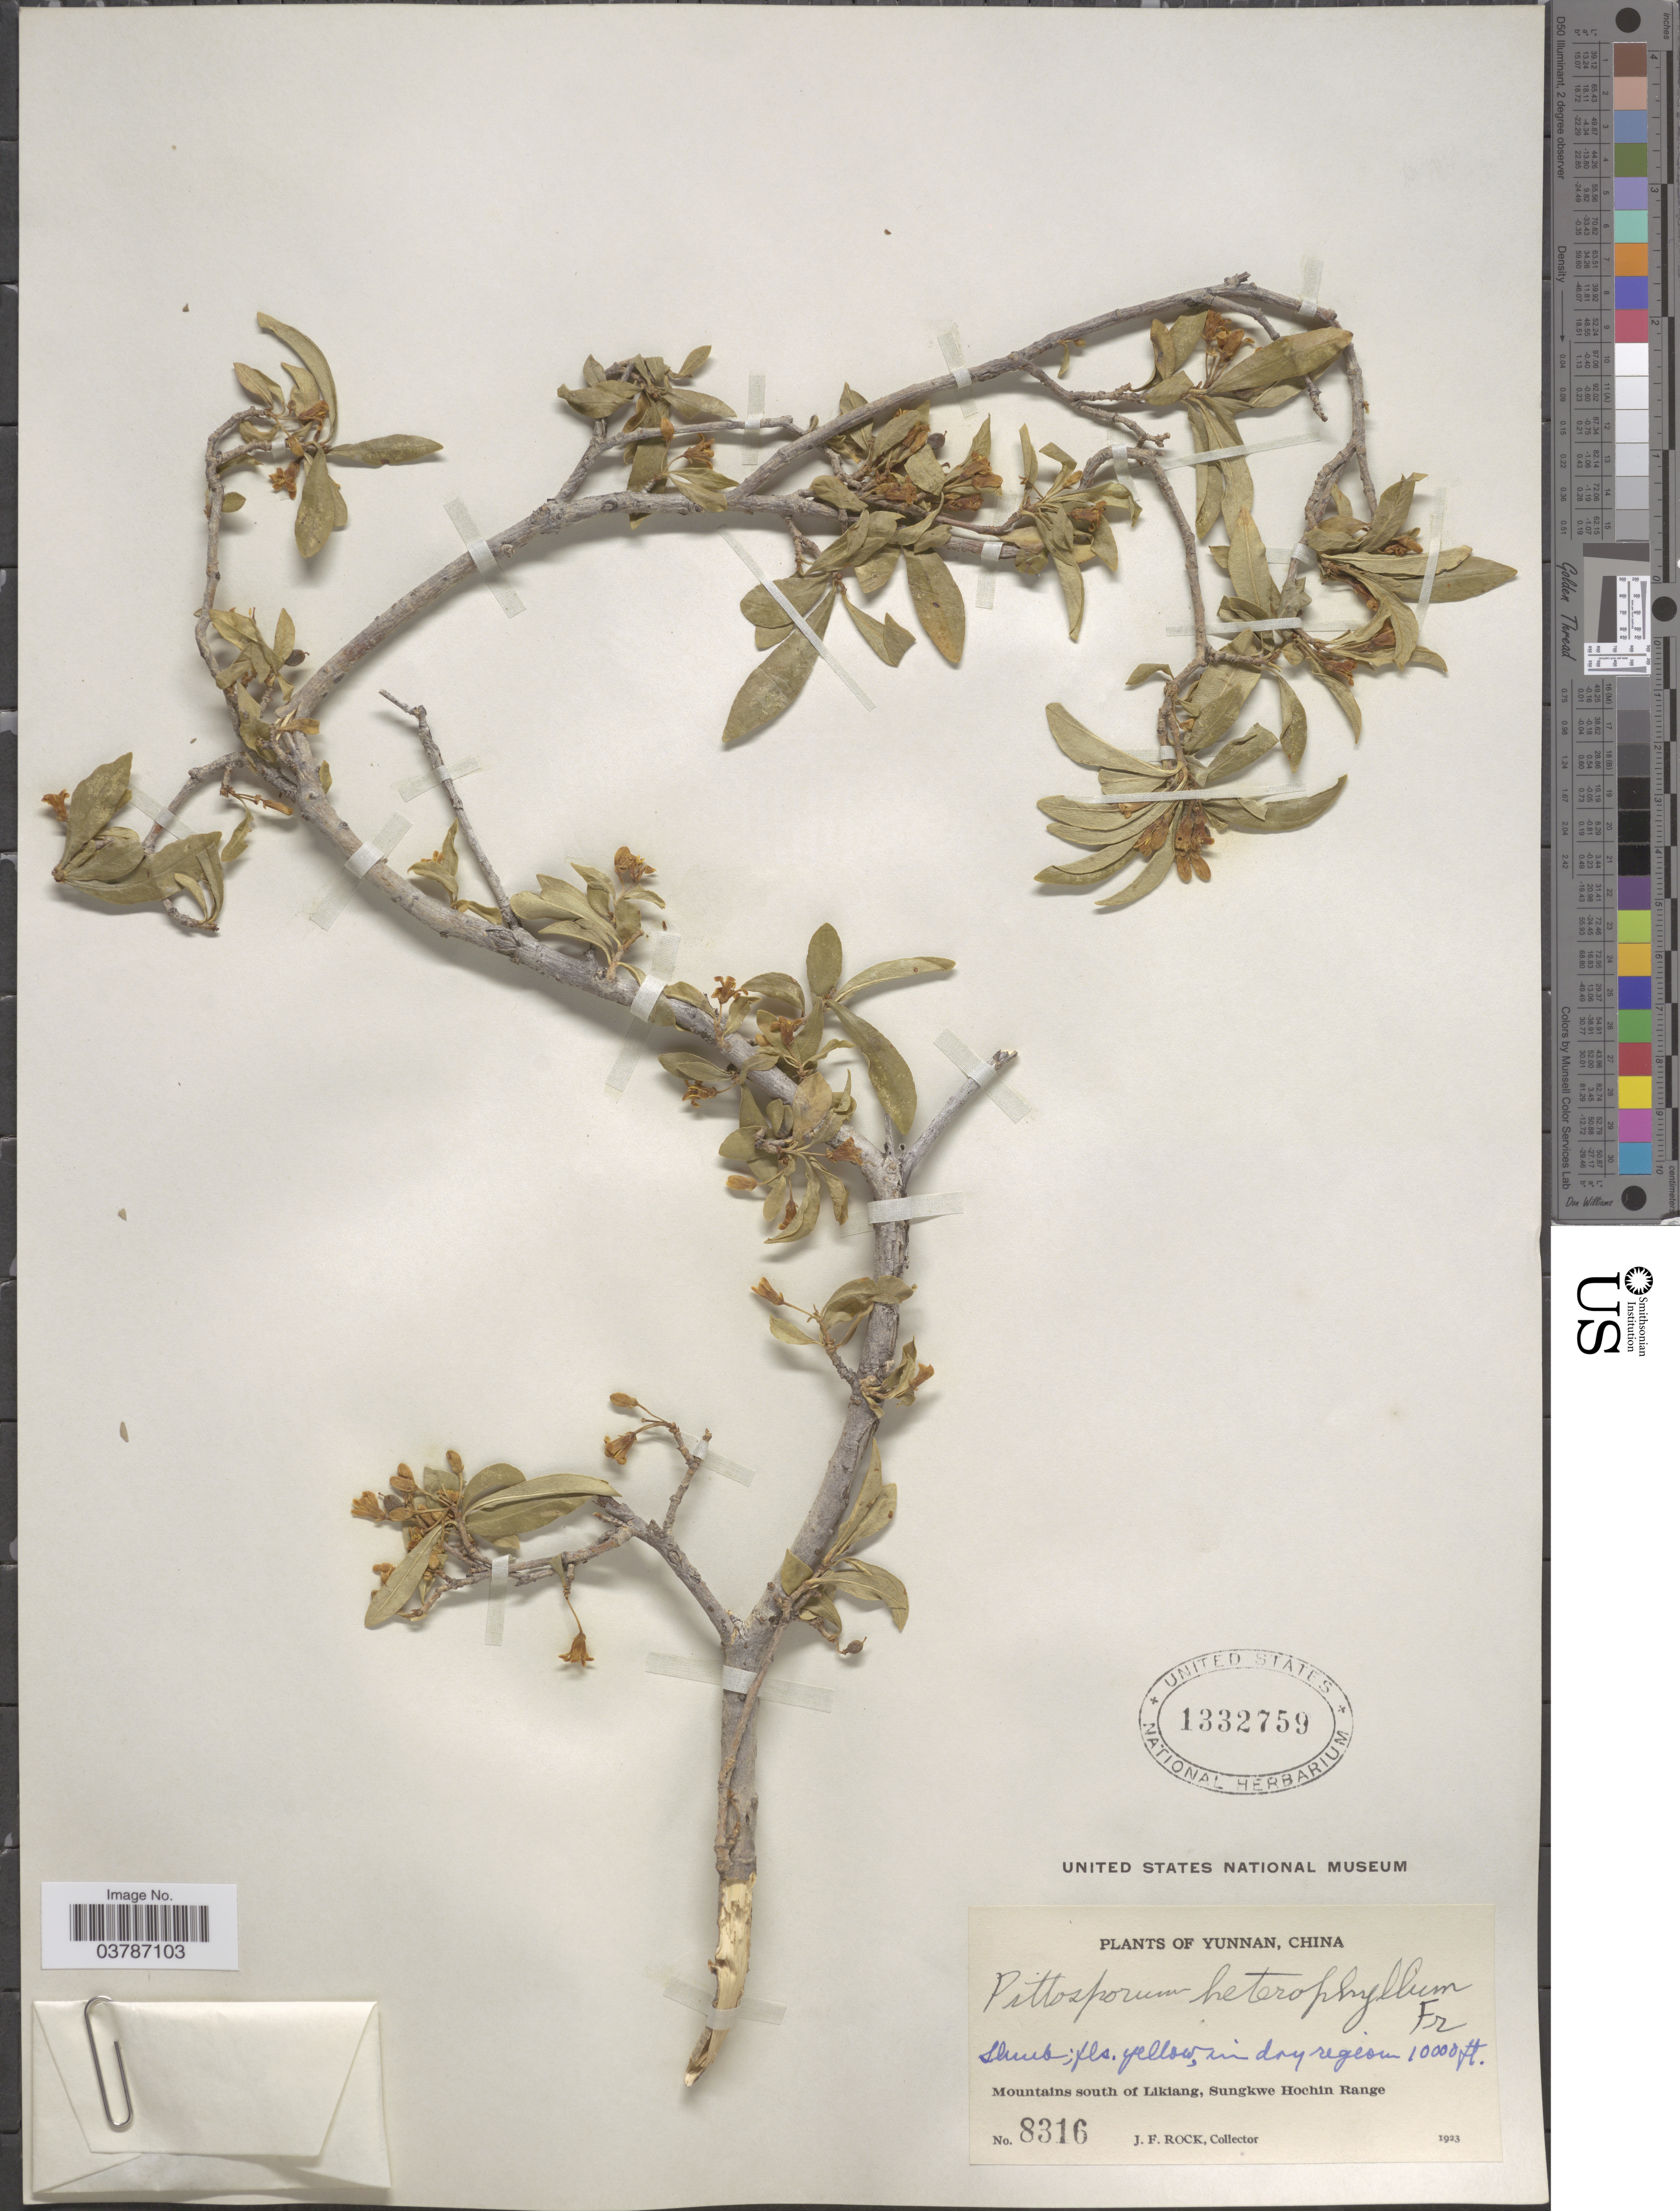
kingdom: Plantae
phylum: Tracheophyta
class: Magnoliopsida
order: Apiales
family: Pittosporaceae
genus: Pittosporum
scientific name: Pittosporum heterophyllum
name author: Franch.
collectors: J. Rock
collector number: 8316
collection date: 1923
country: China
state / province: Yunnan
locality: In dry region. Mountains south of Likiang, Sungkwe Hochin Range.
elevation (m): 3048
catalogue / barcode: US 1332759